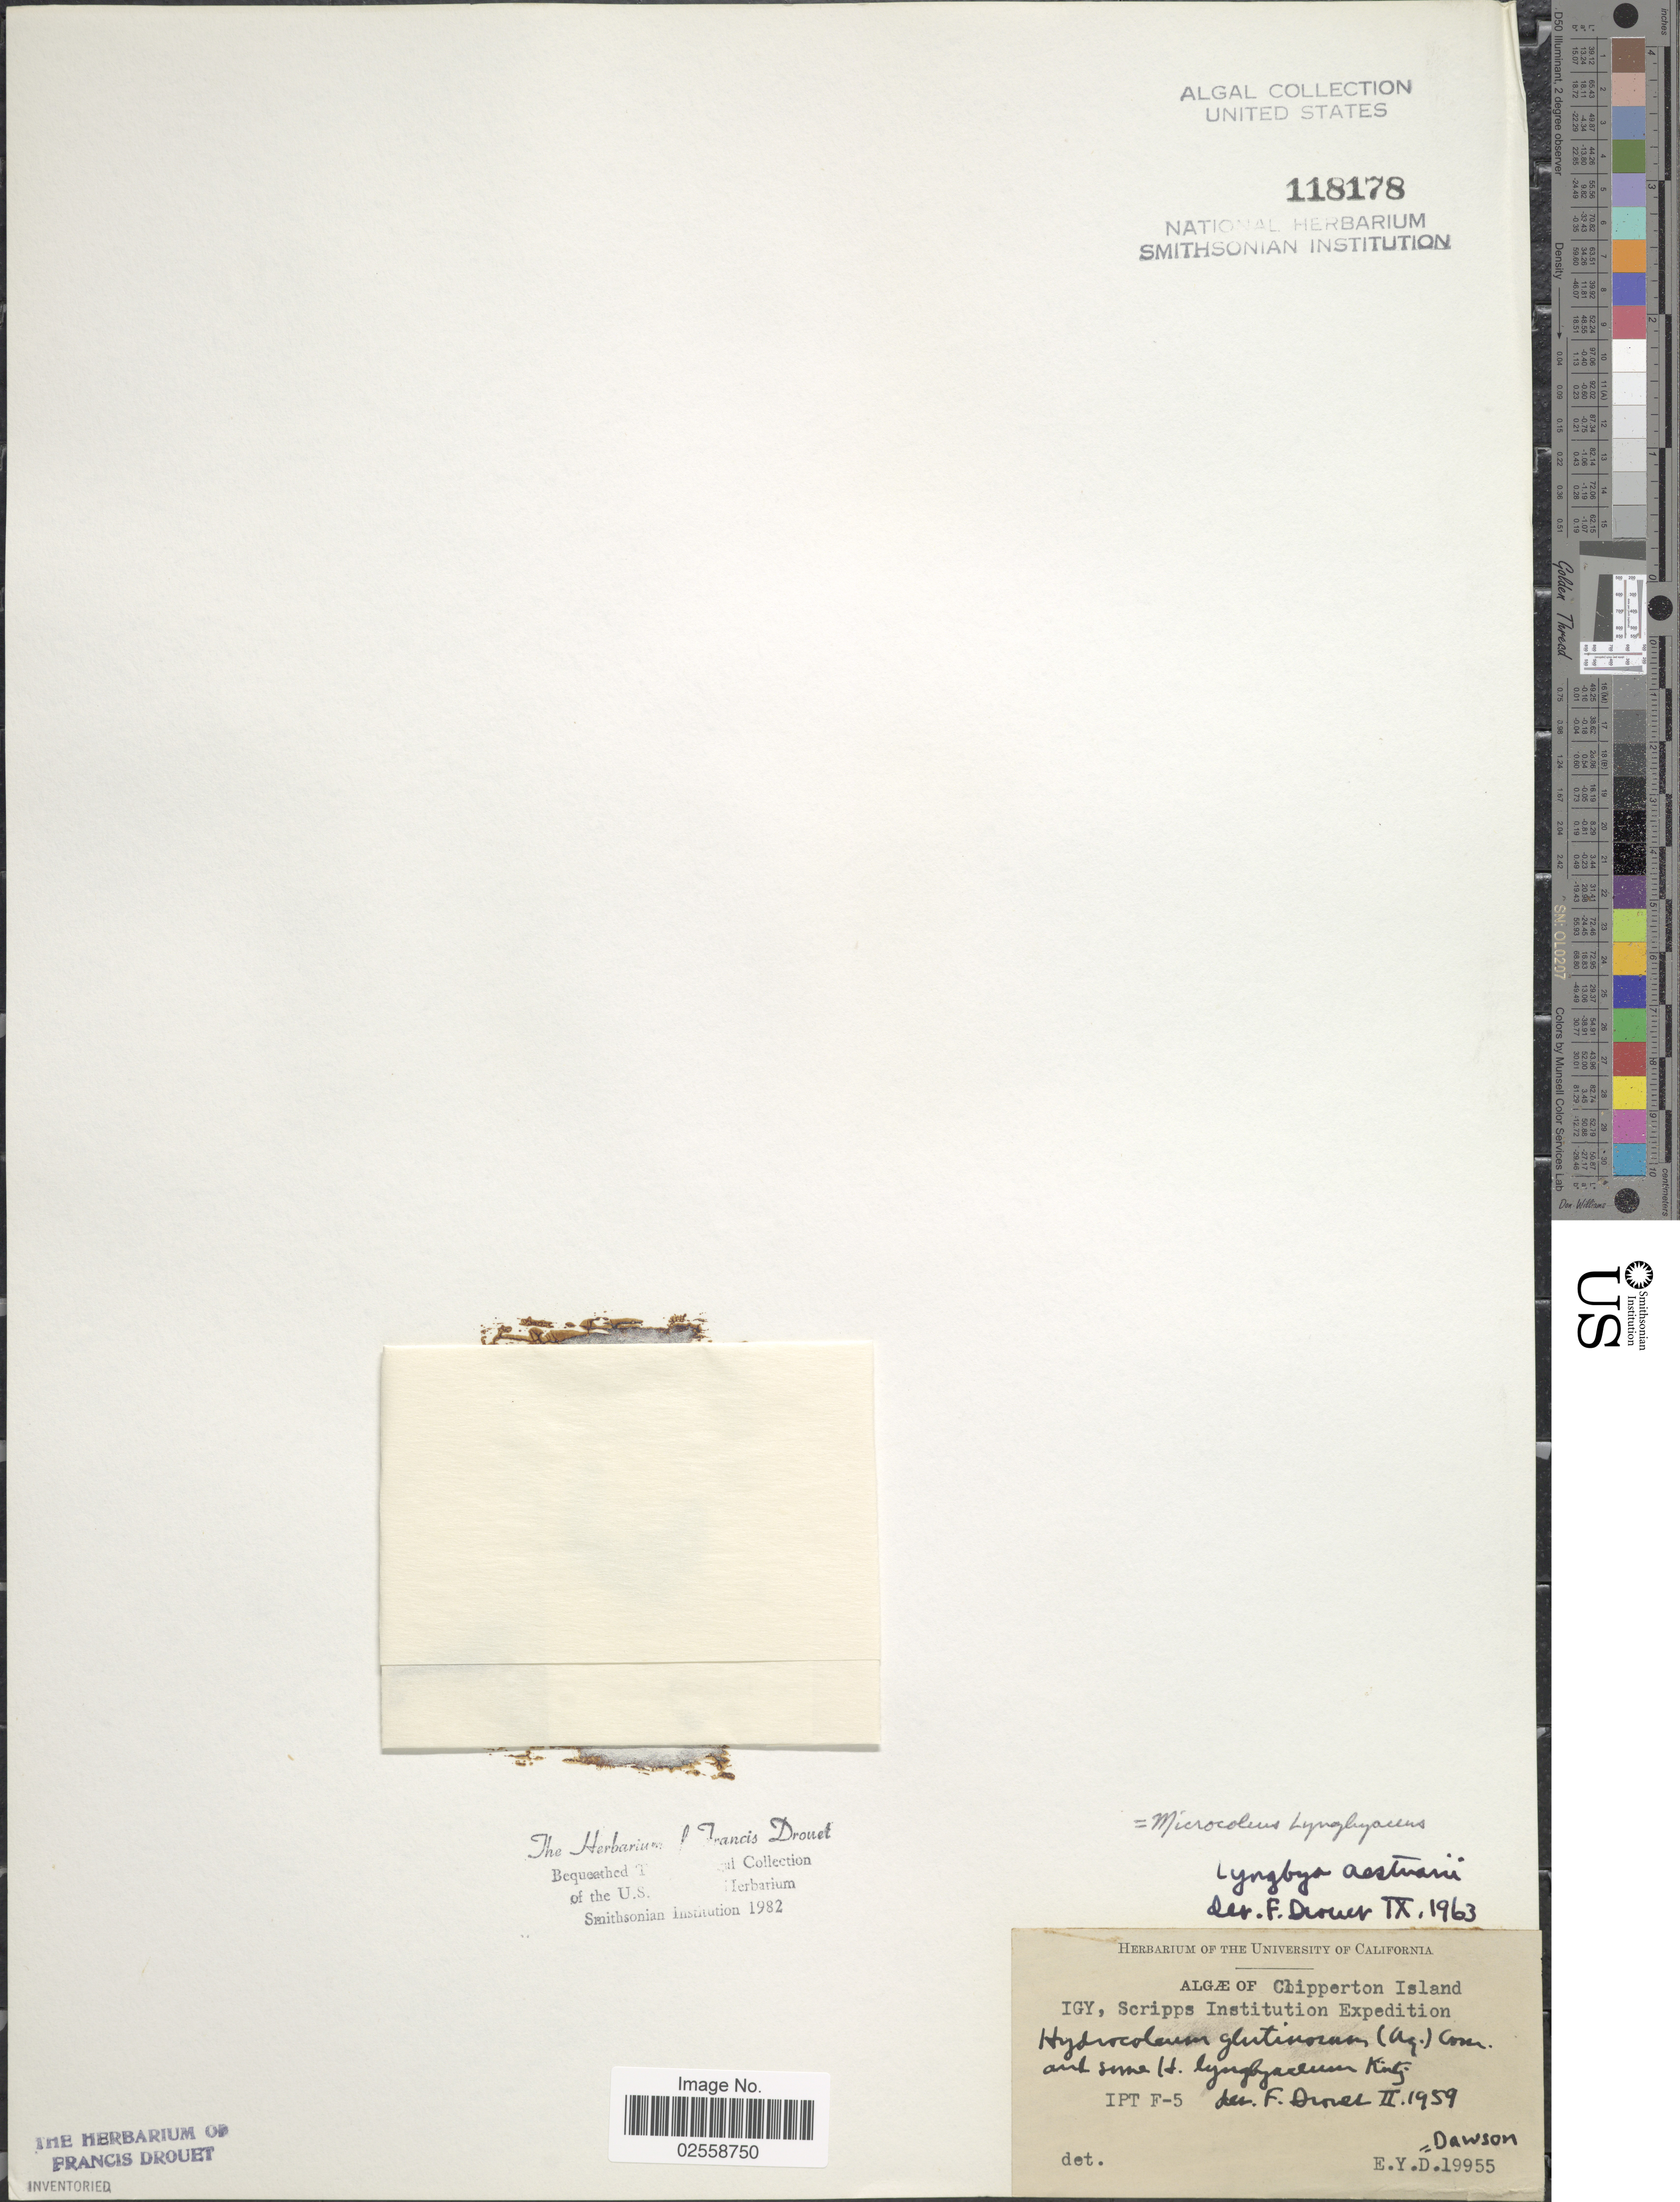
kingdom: Bacteria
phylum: Cyanobacteria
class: Cyanobacteriia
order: Cyanobacteriales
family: Microcoleaceae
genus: Microcoleus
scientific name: Microcoleus lyngbyaceus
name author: Kütz. ex Forti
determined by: Drouet, F. E.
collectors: E. Y. Dawson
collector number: EYD 19955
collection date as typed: Aug 1958 OR -- Sep 1958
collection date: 1958-08 or 1958-09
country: Central Am. Pac. Islands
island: Clipperton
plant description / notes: Scripps Institution Expedition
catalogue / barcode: US 118178